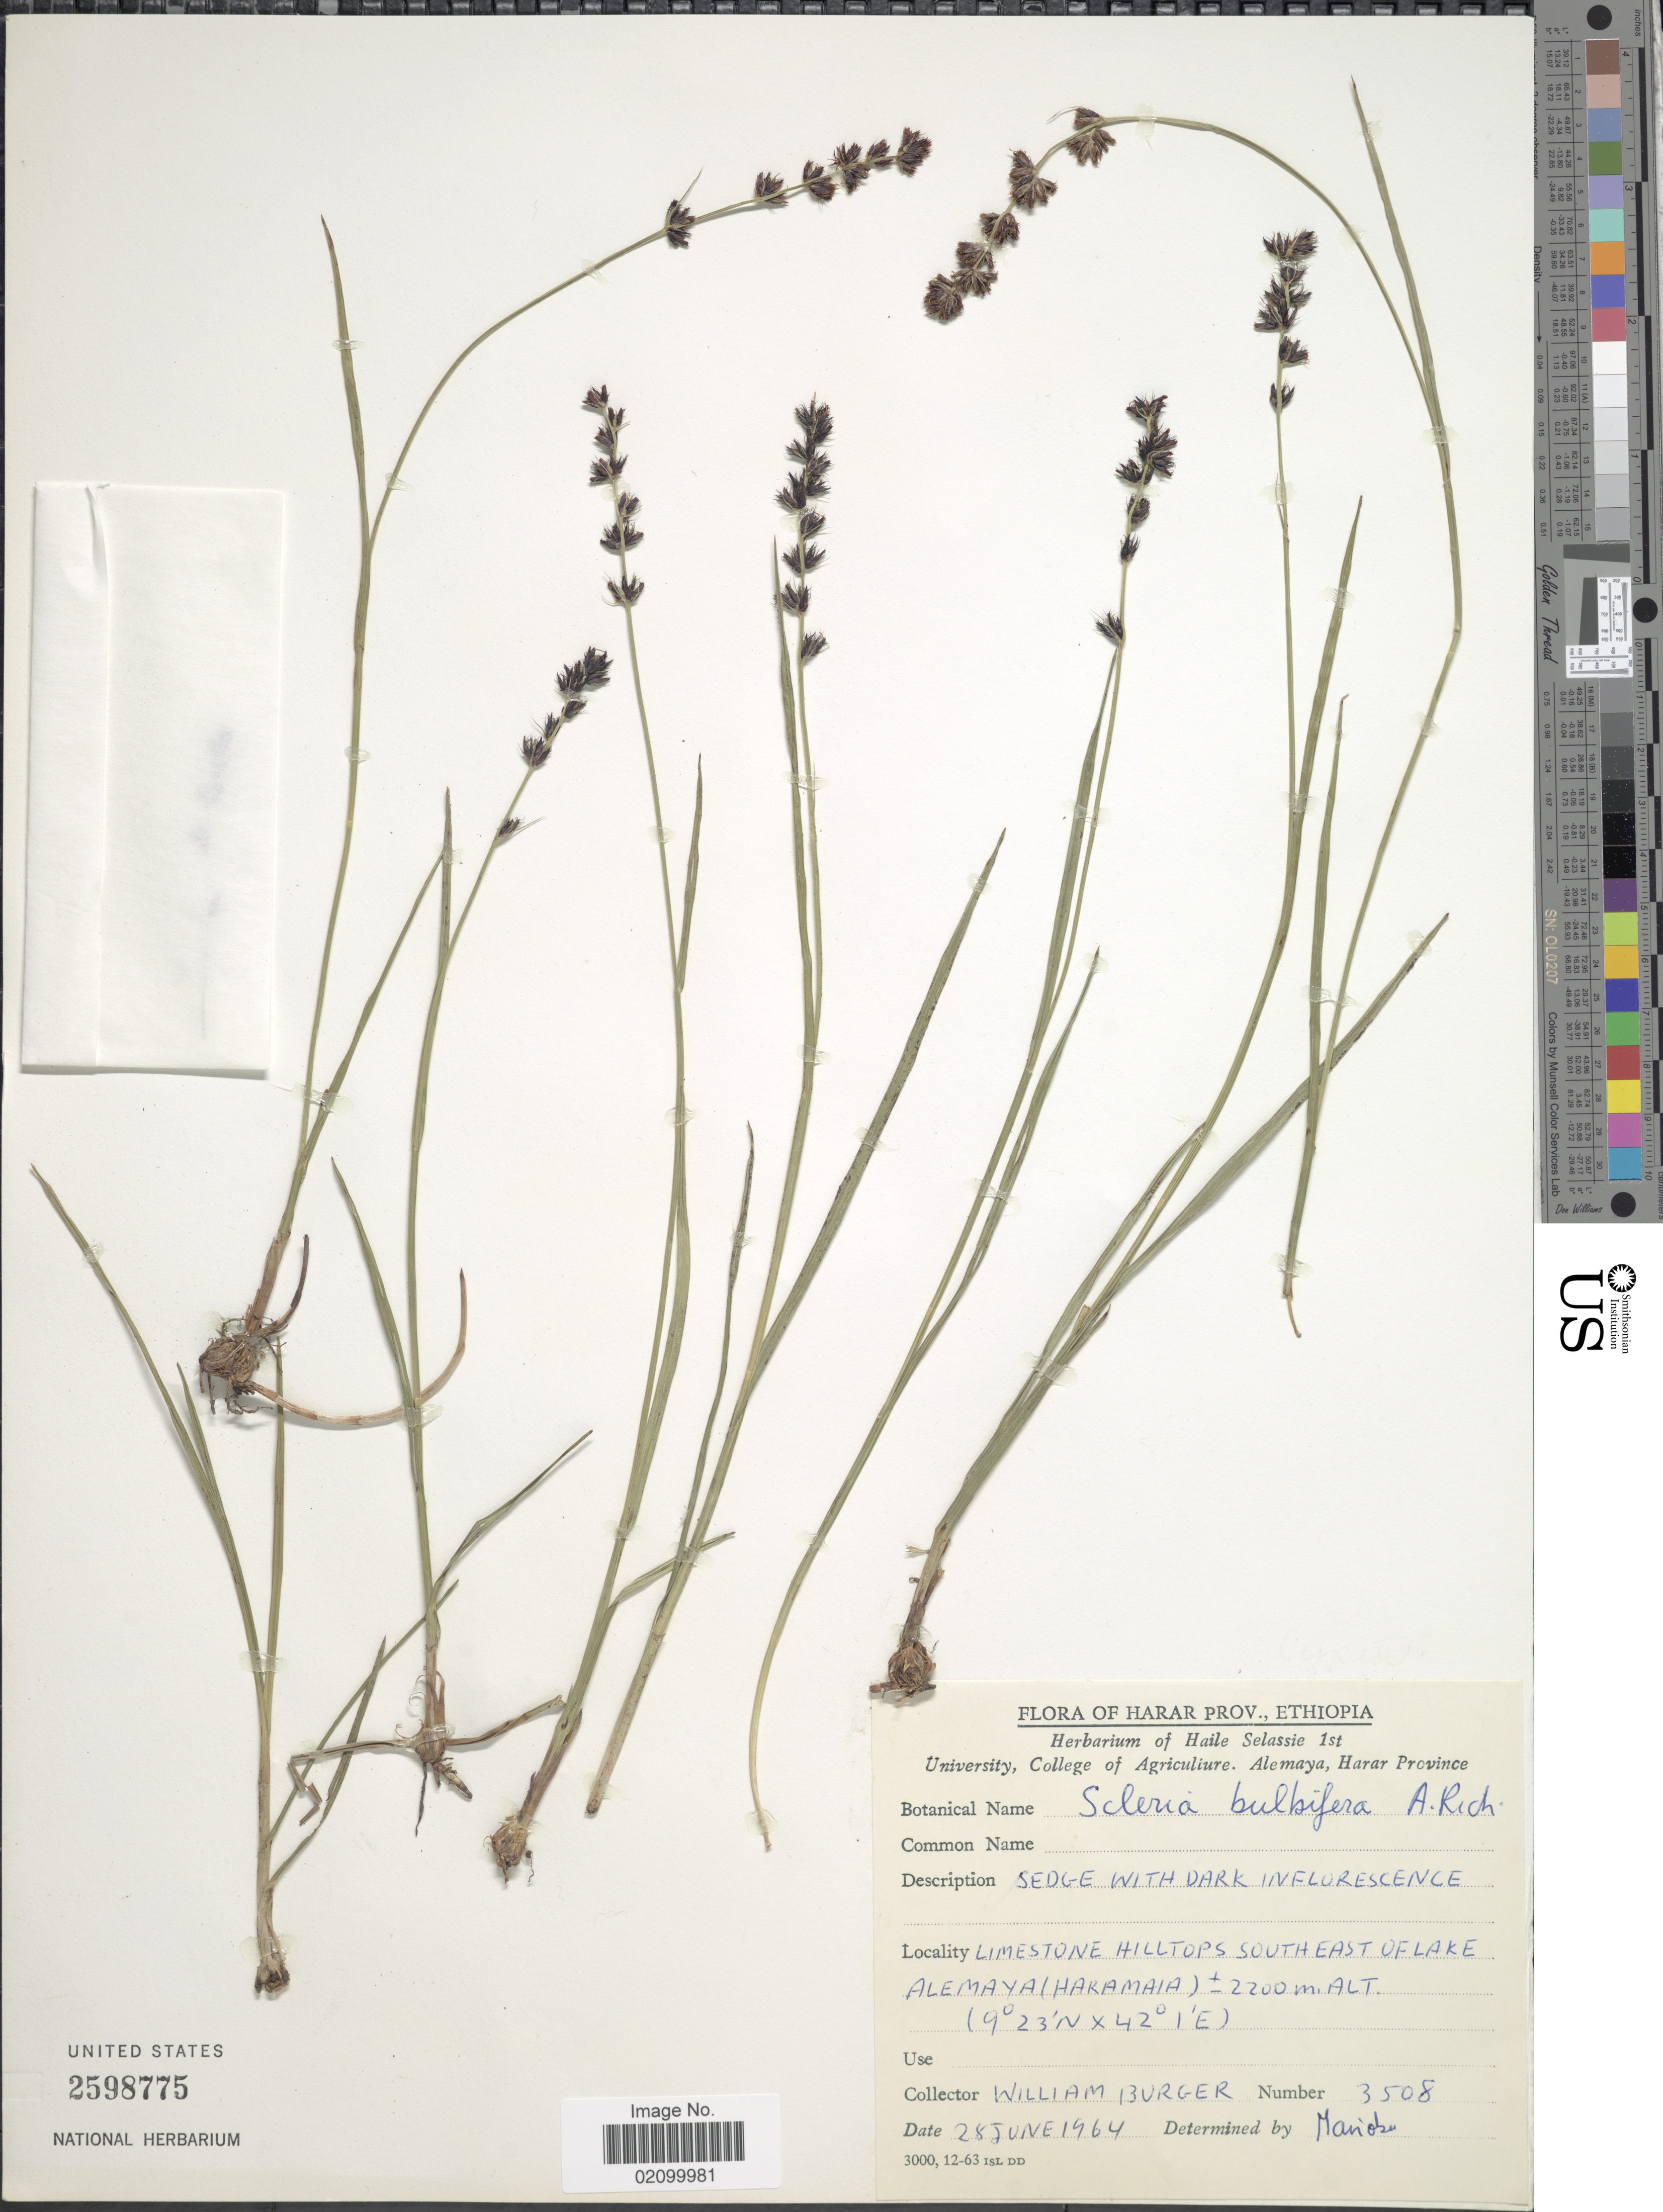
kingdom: Plantae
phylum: Tracheophyta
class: Liliopsida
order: Poales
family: Cyperaceae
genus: Scleria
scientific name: Scleria bulbifera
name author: Hochst. ex A. Rich.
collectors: W. Burger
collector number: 3508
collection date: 1964-06-28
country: Ethiopia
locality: Harar Prov., Limestone hilltops southeast of Lake Alemaya (Haramaia)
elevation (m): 2200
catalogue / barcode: US 2598775